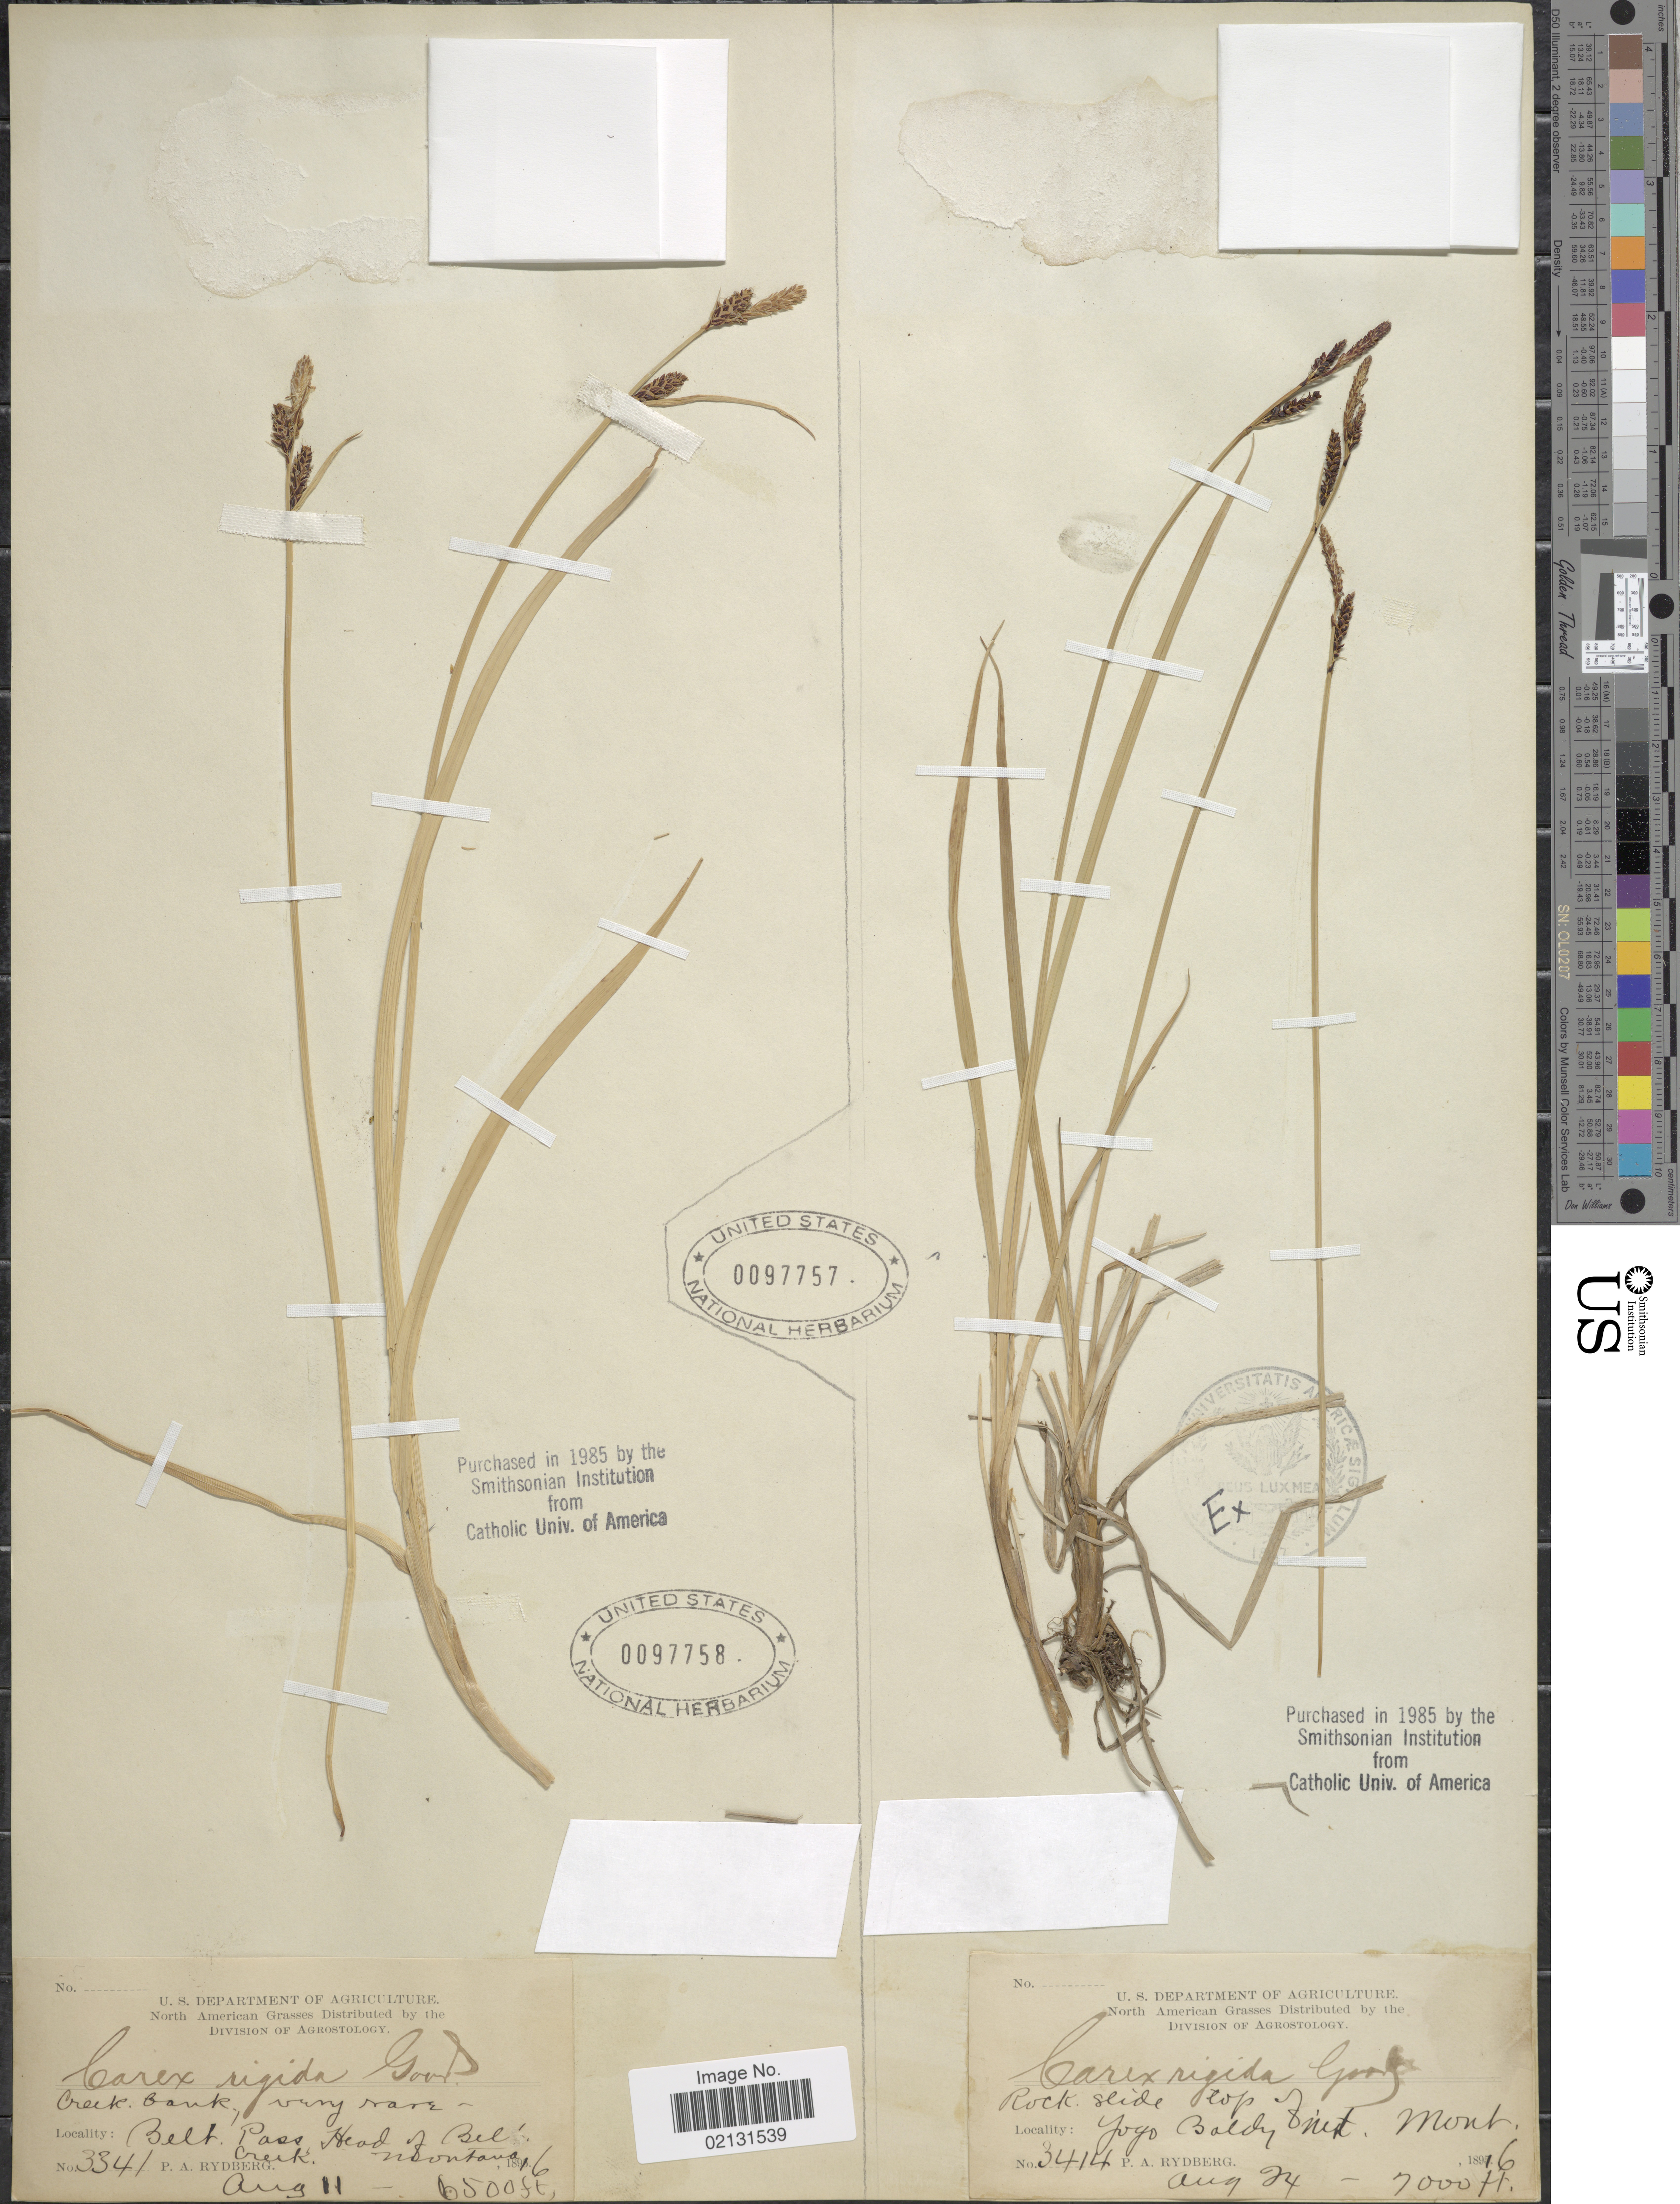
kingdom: Plantae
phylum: Tracheophyta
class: Liliopsida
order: Poales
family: Cyperaceae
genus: Carex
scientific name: Carex sp.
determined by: Strong, Mark T., (BOT), Smithsonian Institution - National Museum of Natural History (UNITED STATES)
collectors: P. A. Rydberg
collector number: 3341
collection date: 1816-08-11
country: United States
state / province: Montana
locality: Creek bank. Belt Pass, head of Belt Creek.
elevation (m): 1981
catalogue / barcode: US 97758